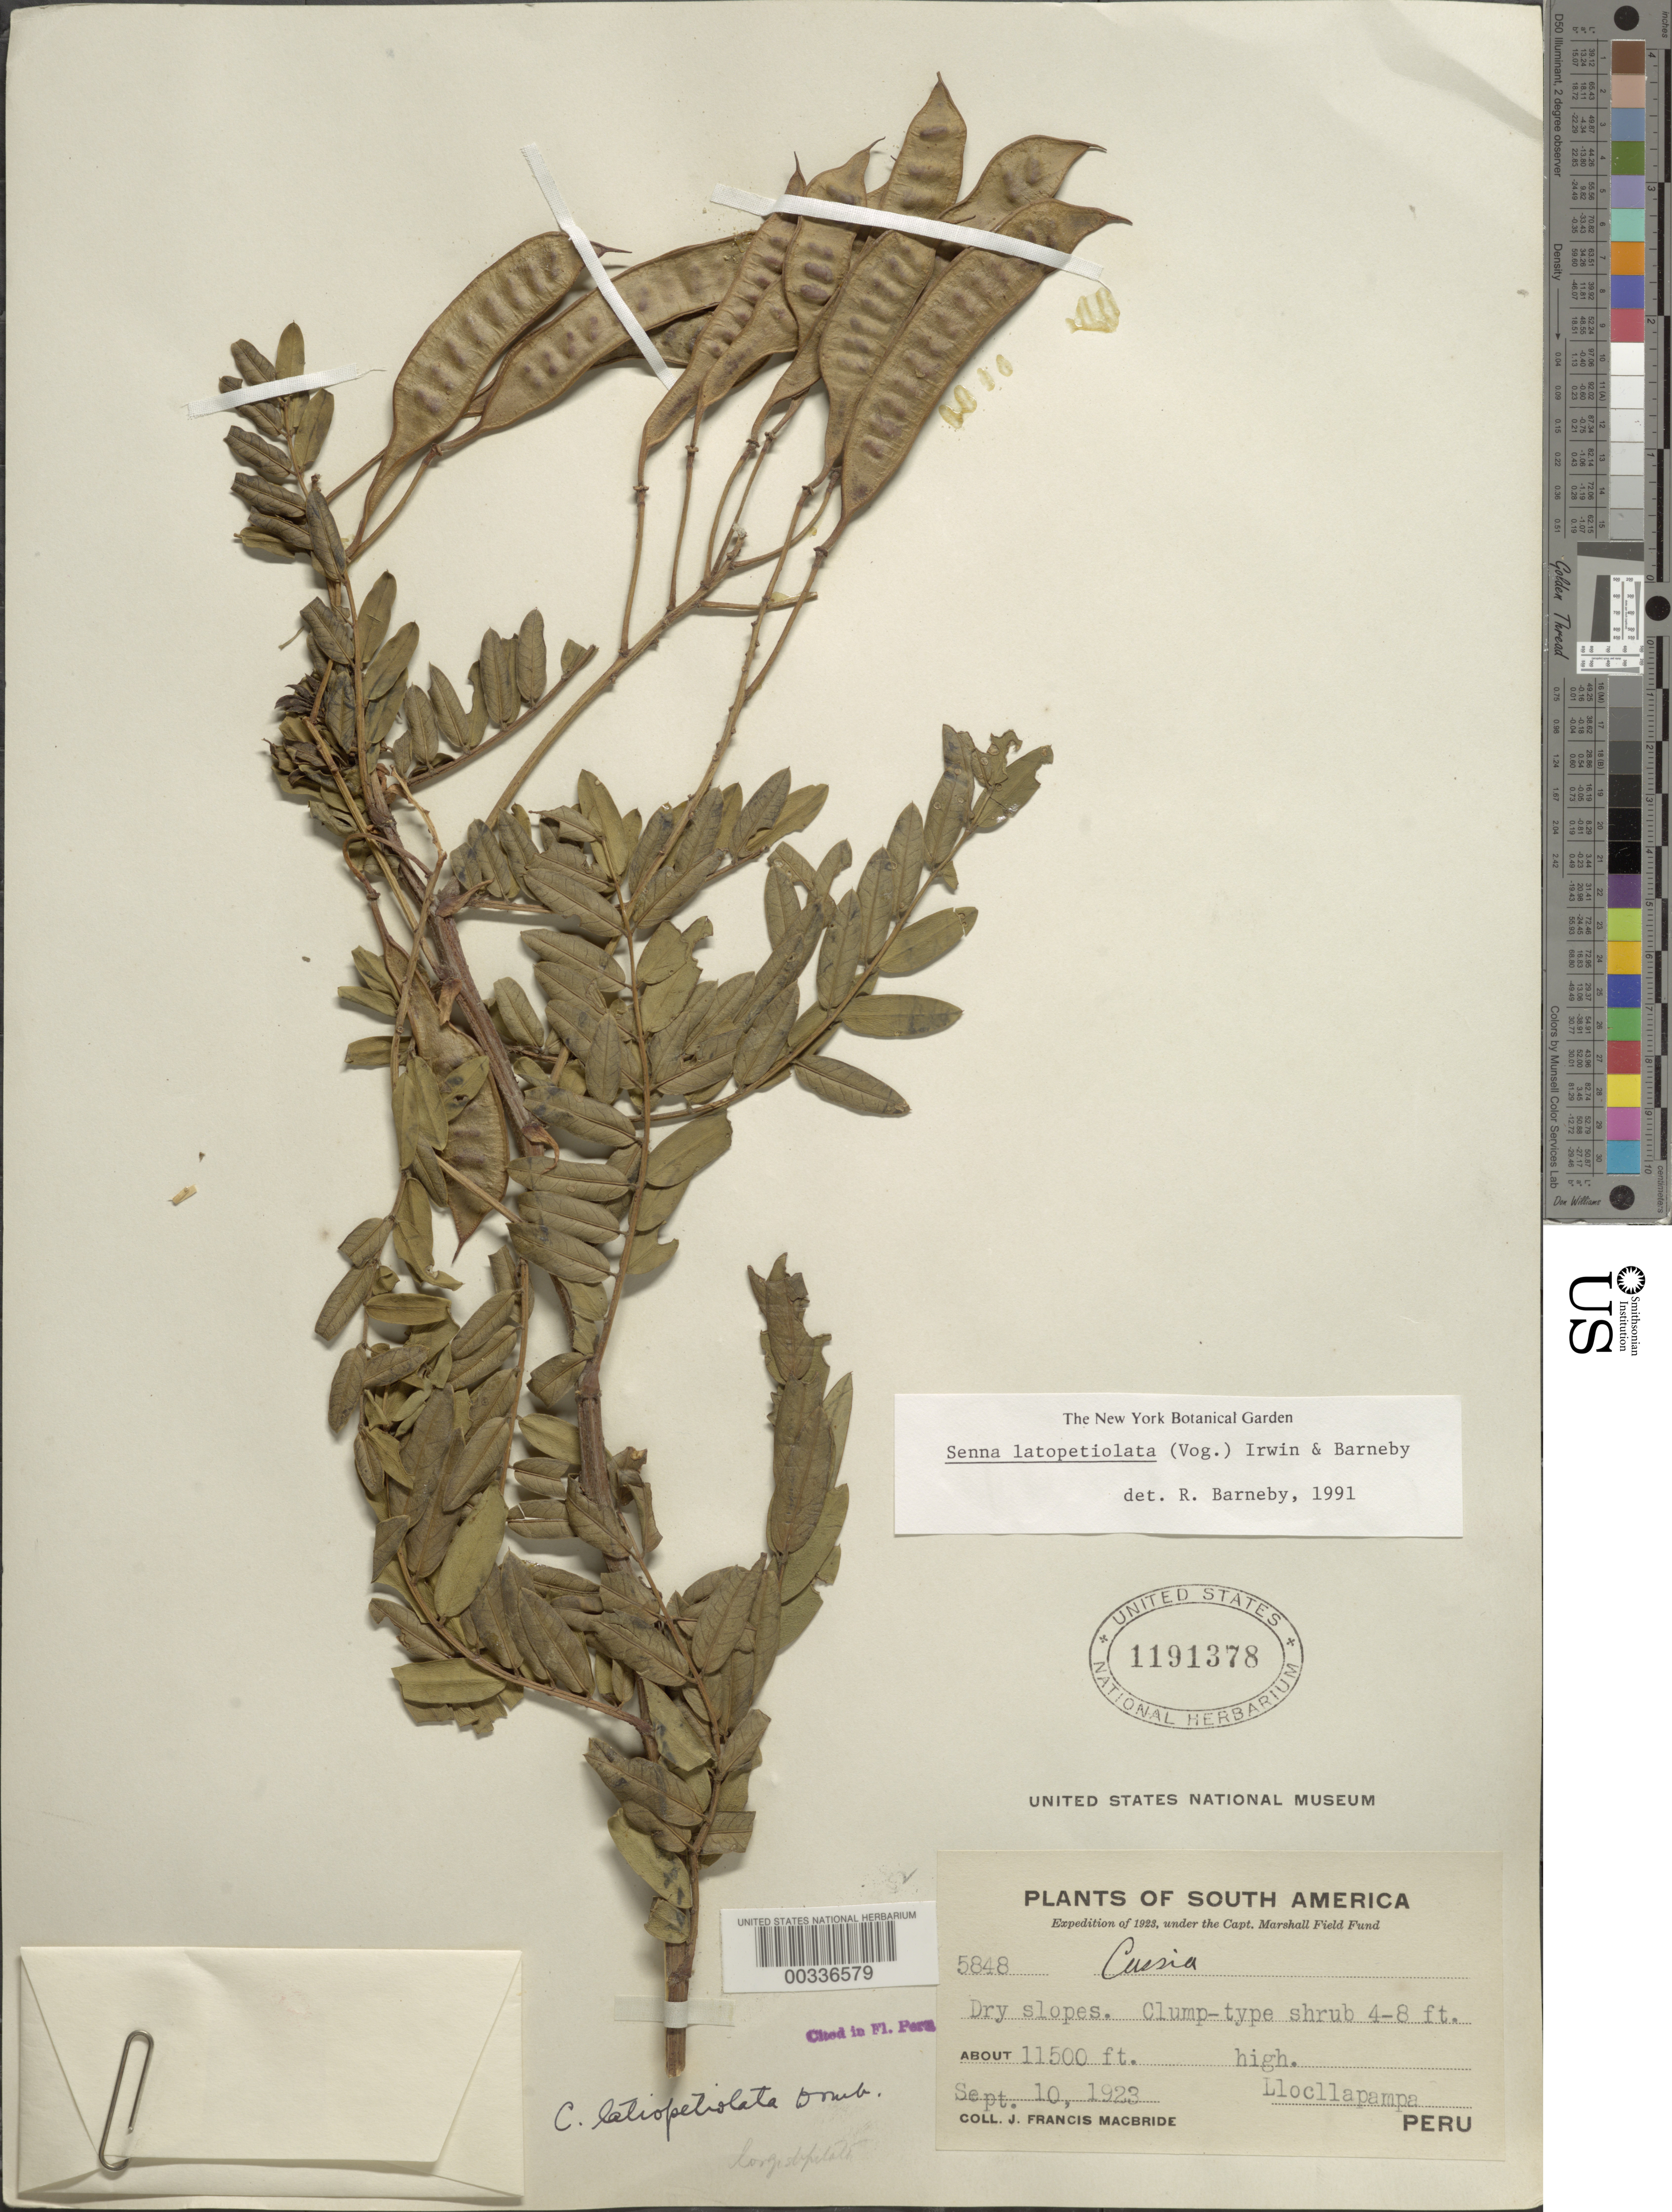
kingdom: Plantae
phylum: Tracheophyta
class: Magnoliopsida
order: Fabales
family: Fabaceae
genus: Senna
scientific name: Senna latopetiolata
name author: (Vogel) H.S. Irwin & Barneby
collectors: J. F. Macbride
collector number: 5848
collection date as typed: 10 Sep 1923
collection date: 1923-09-10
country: Peru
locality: Llocllapampa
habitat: Dry slopes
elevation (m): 3505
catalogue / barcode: US 1191378